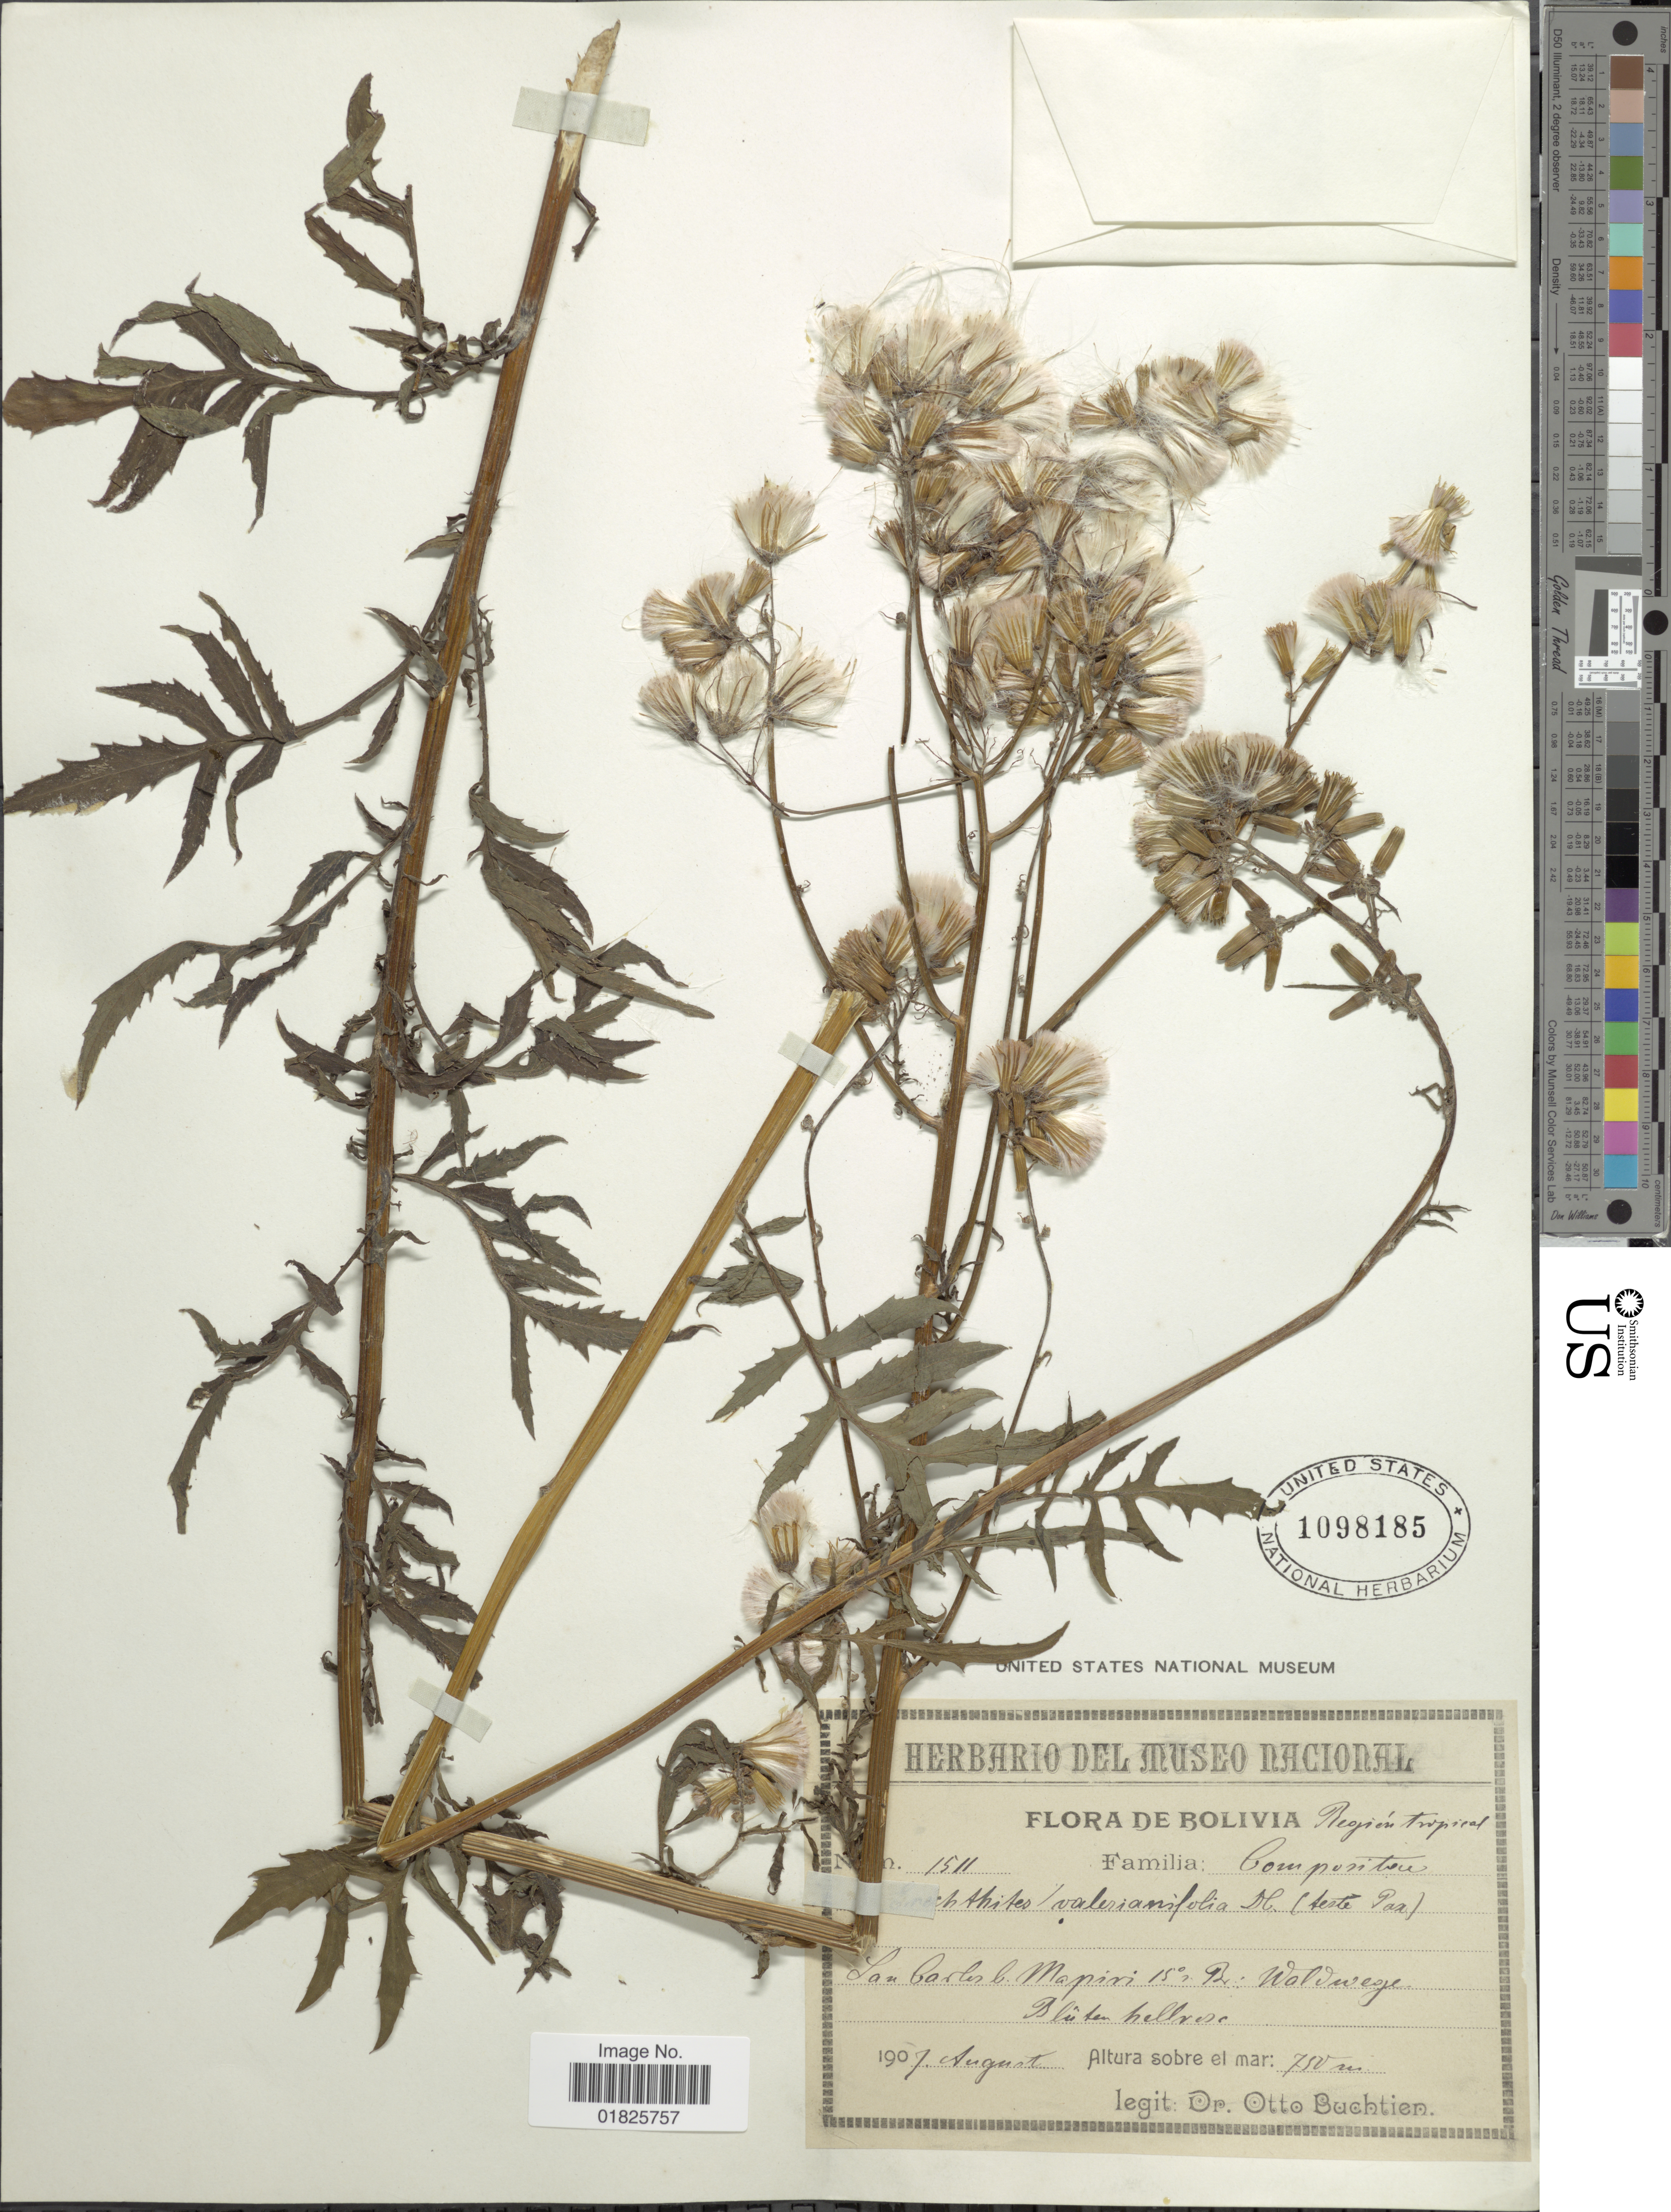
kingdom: Plantae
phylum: Tracheophyta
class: Magnoliopsida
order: Asterales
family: Asteraceae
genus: Erechtites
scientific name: Erechtites valerianifolius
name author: (Link ex Spreng.) DC.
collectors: O. Buchtien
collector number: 1511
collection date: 1907-08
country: Bolivia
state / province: La Paz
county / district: Mapiri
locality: San Carlos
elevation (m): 750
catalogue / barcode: US 1098185